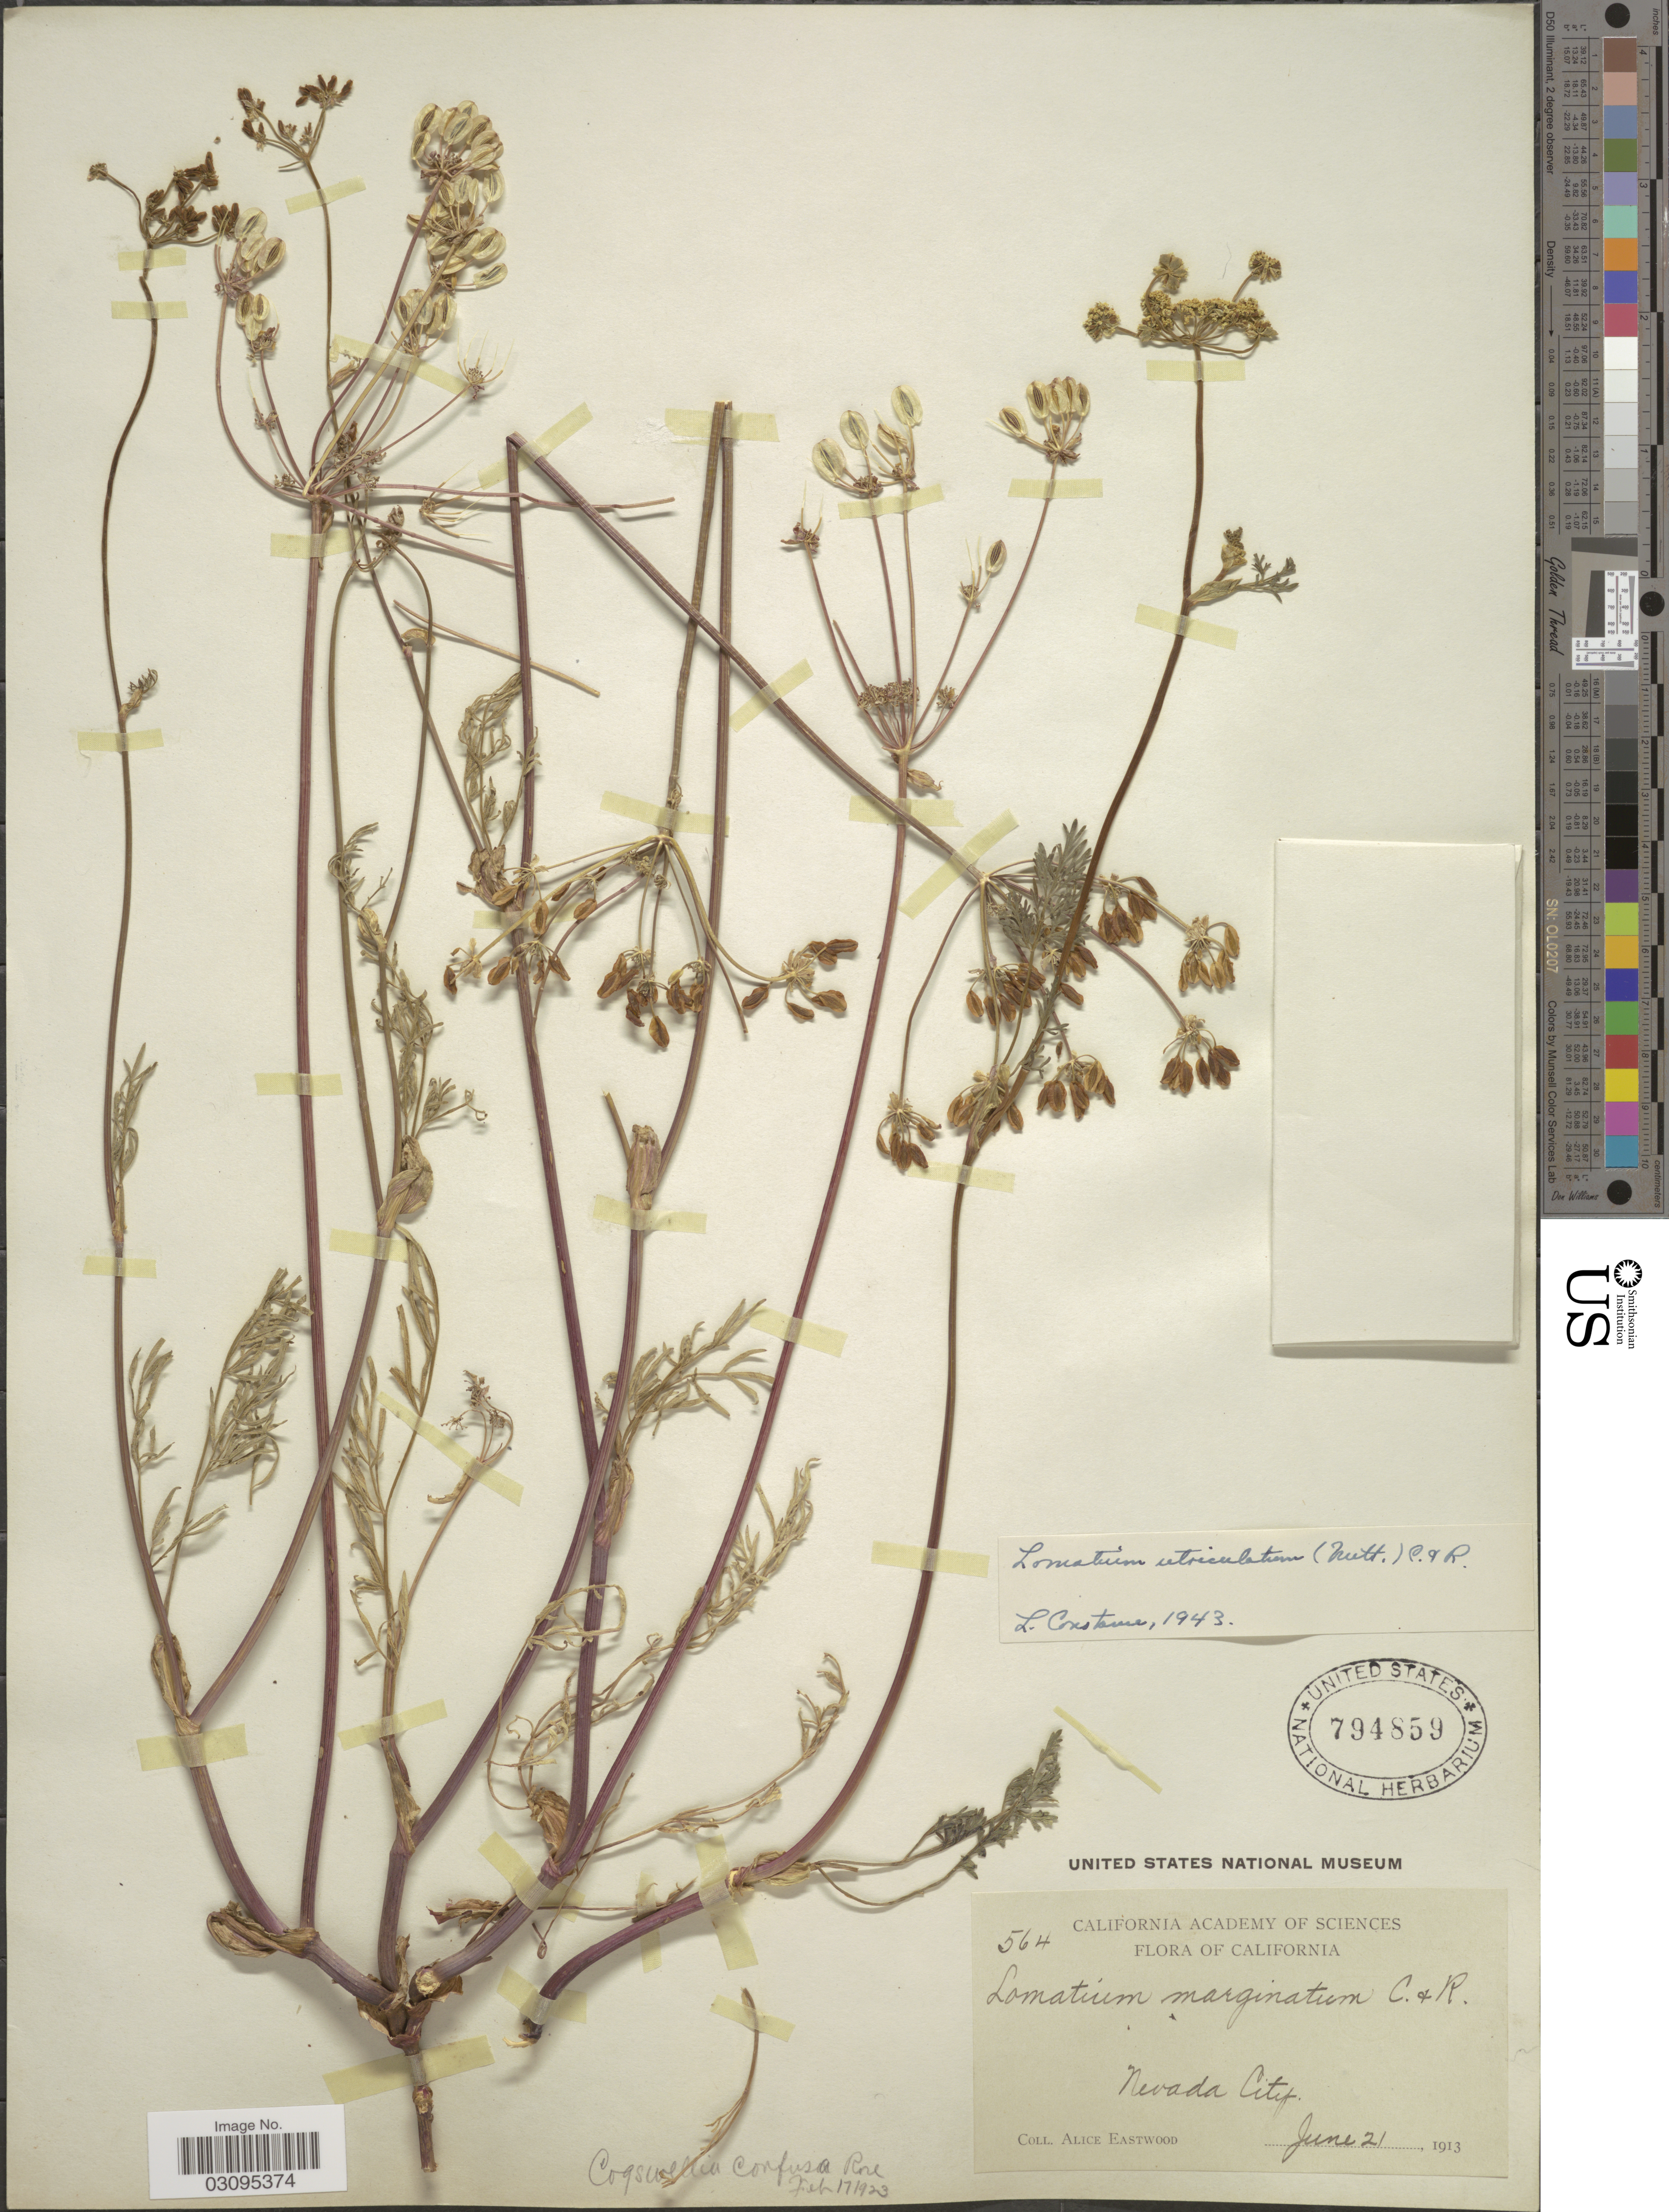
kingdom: Plantae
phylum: Tracheophyta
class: Magnoliopsida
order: Apiales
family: Apiaceae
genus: Lomatium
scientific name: Lomatium utriculatum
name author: (Nutt. ex Torr. & A. Gray) J.M. Coult. & Rose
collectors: A. Eastwood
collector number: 564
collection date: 1913-06-21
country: United States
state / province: California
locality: Nevada City.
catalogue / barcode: US 794859